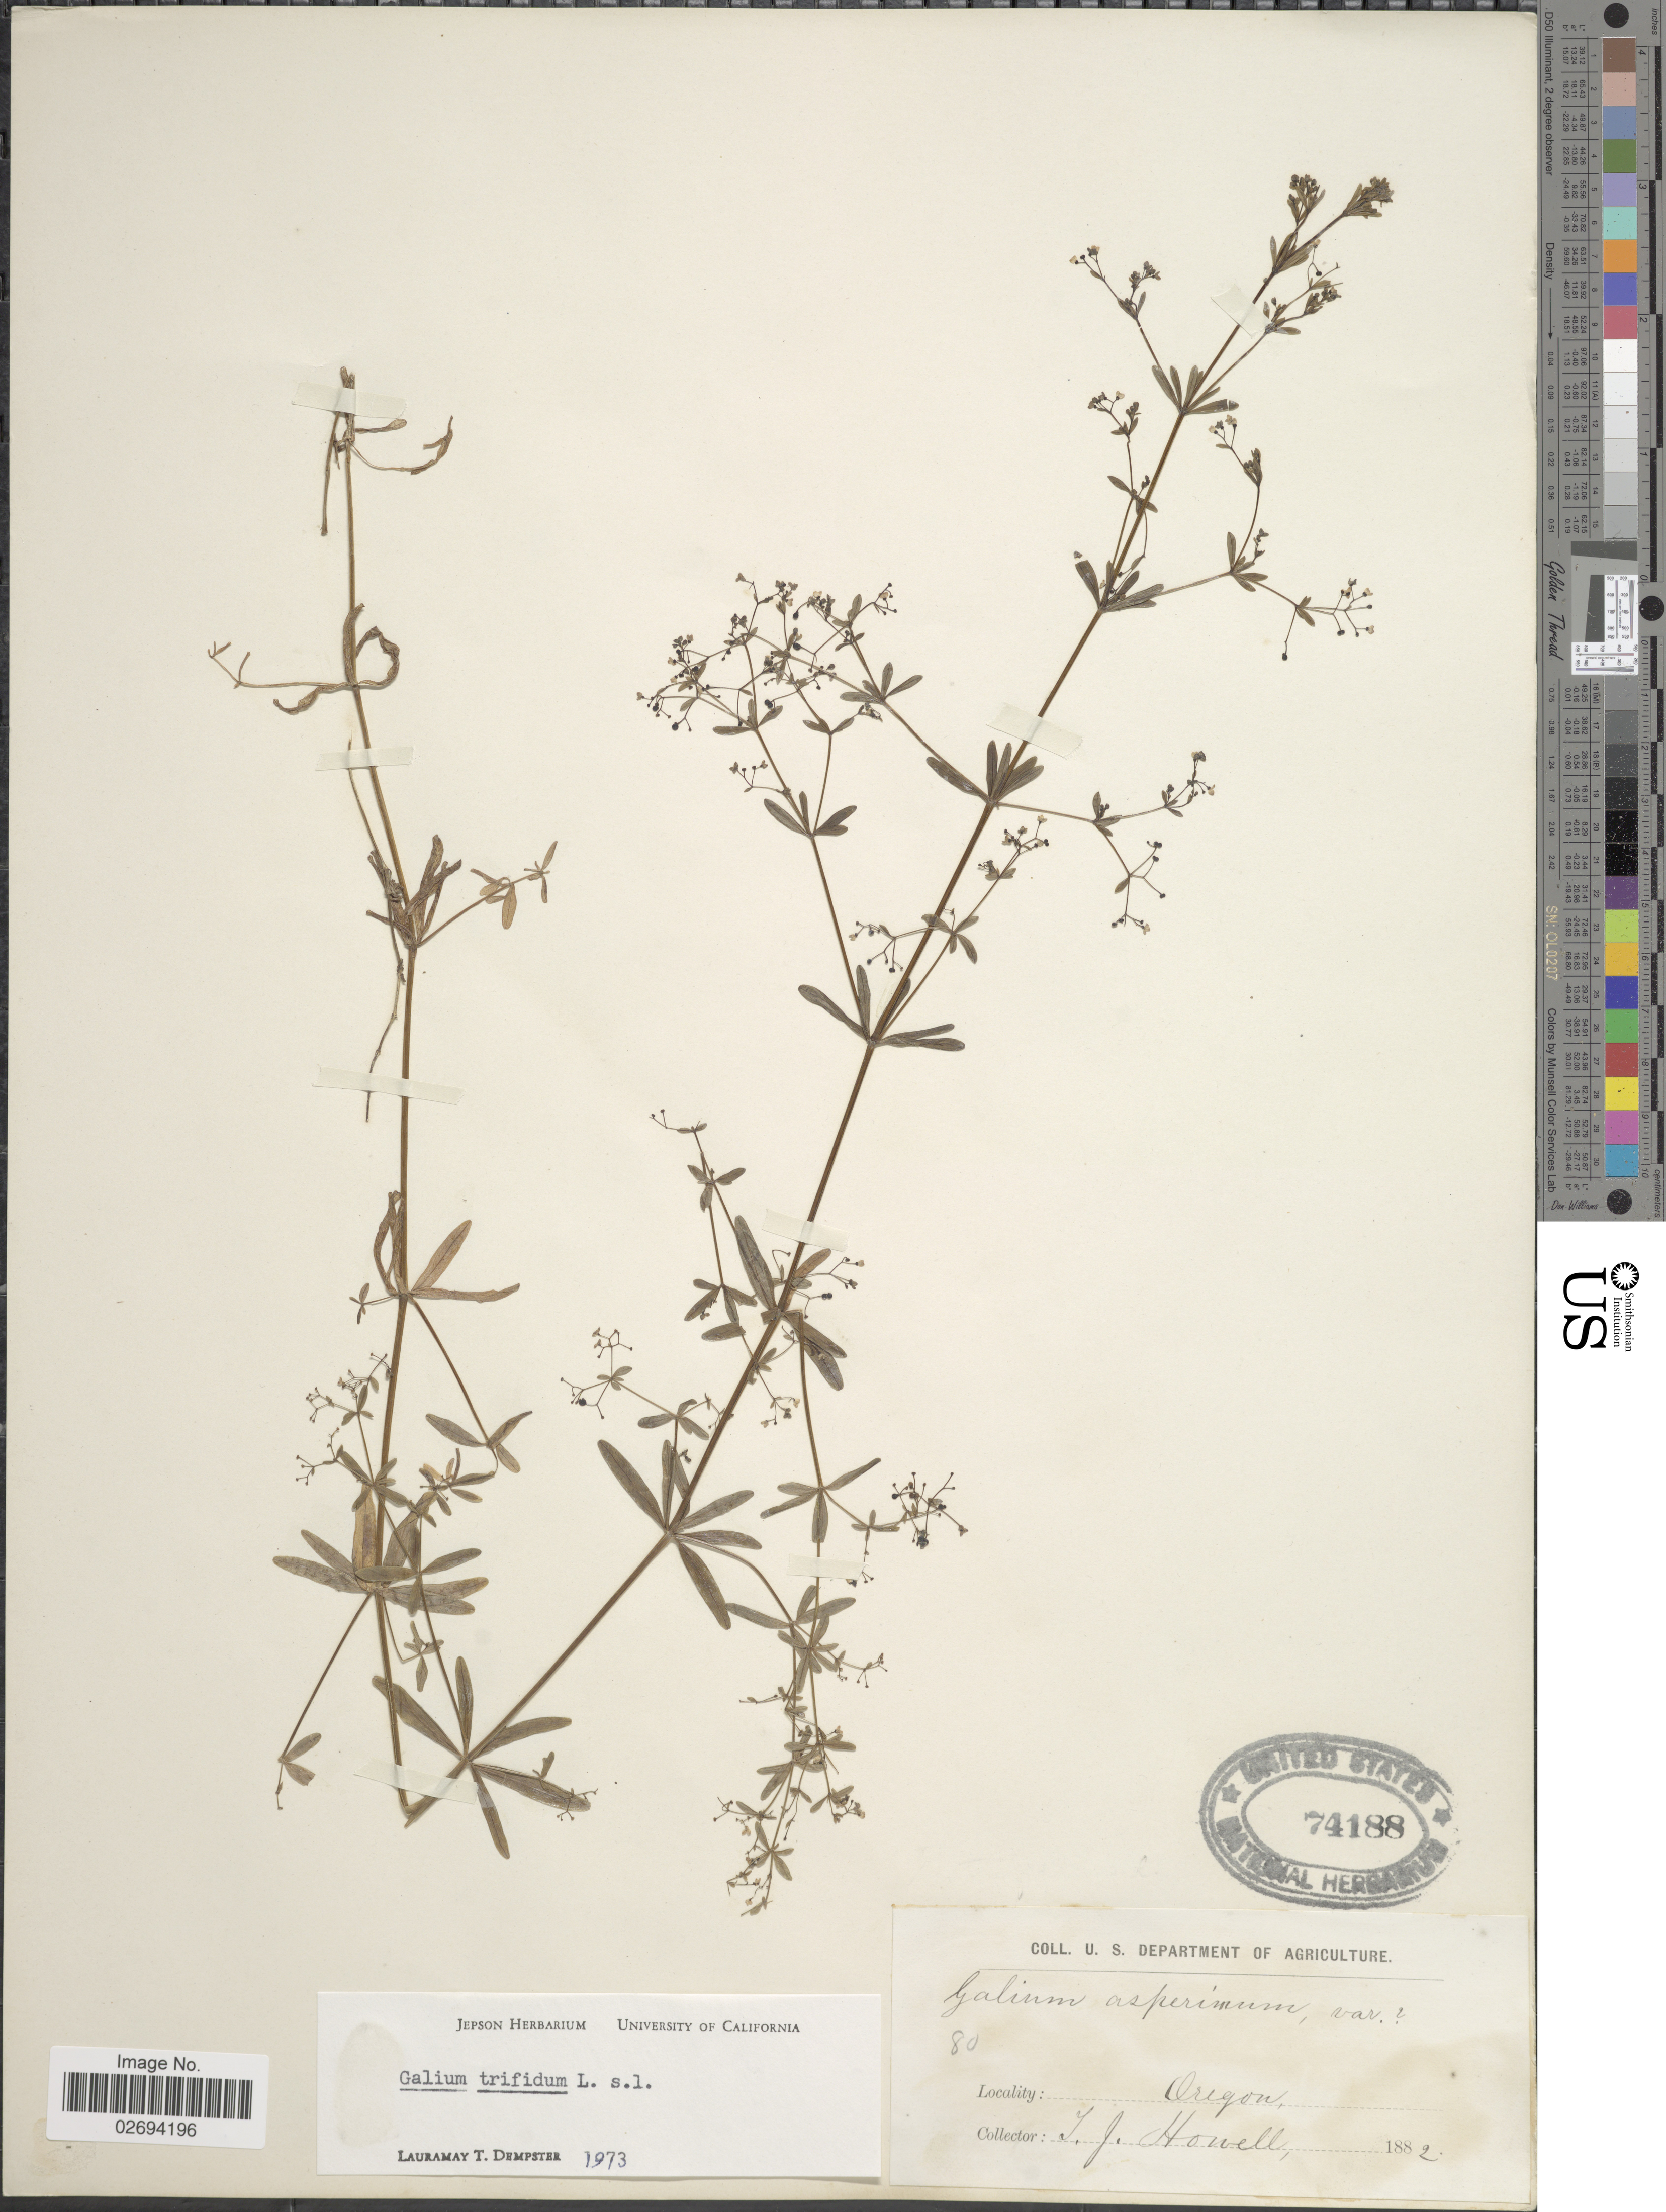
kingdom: Plantae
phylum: Tracheophyta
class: Magnoliopsida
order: Gentianales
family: Rubiaceae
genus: Galium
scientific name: Galium trifidum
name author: L.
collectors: T. J. Howell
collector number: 80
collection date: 1882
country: United States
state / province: Oregon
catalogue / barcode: US 74188